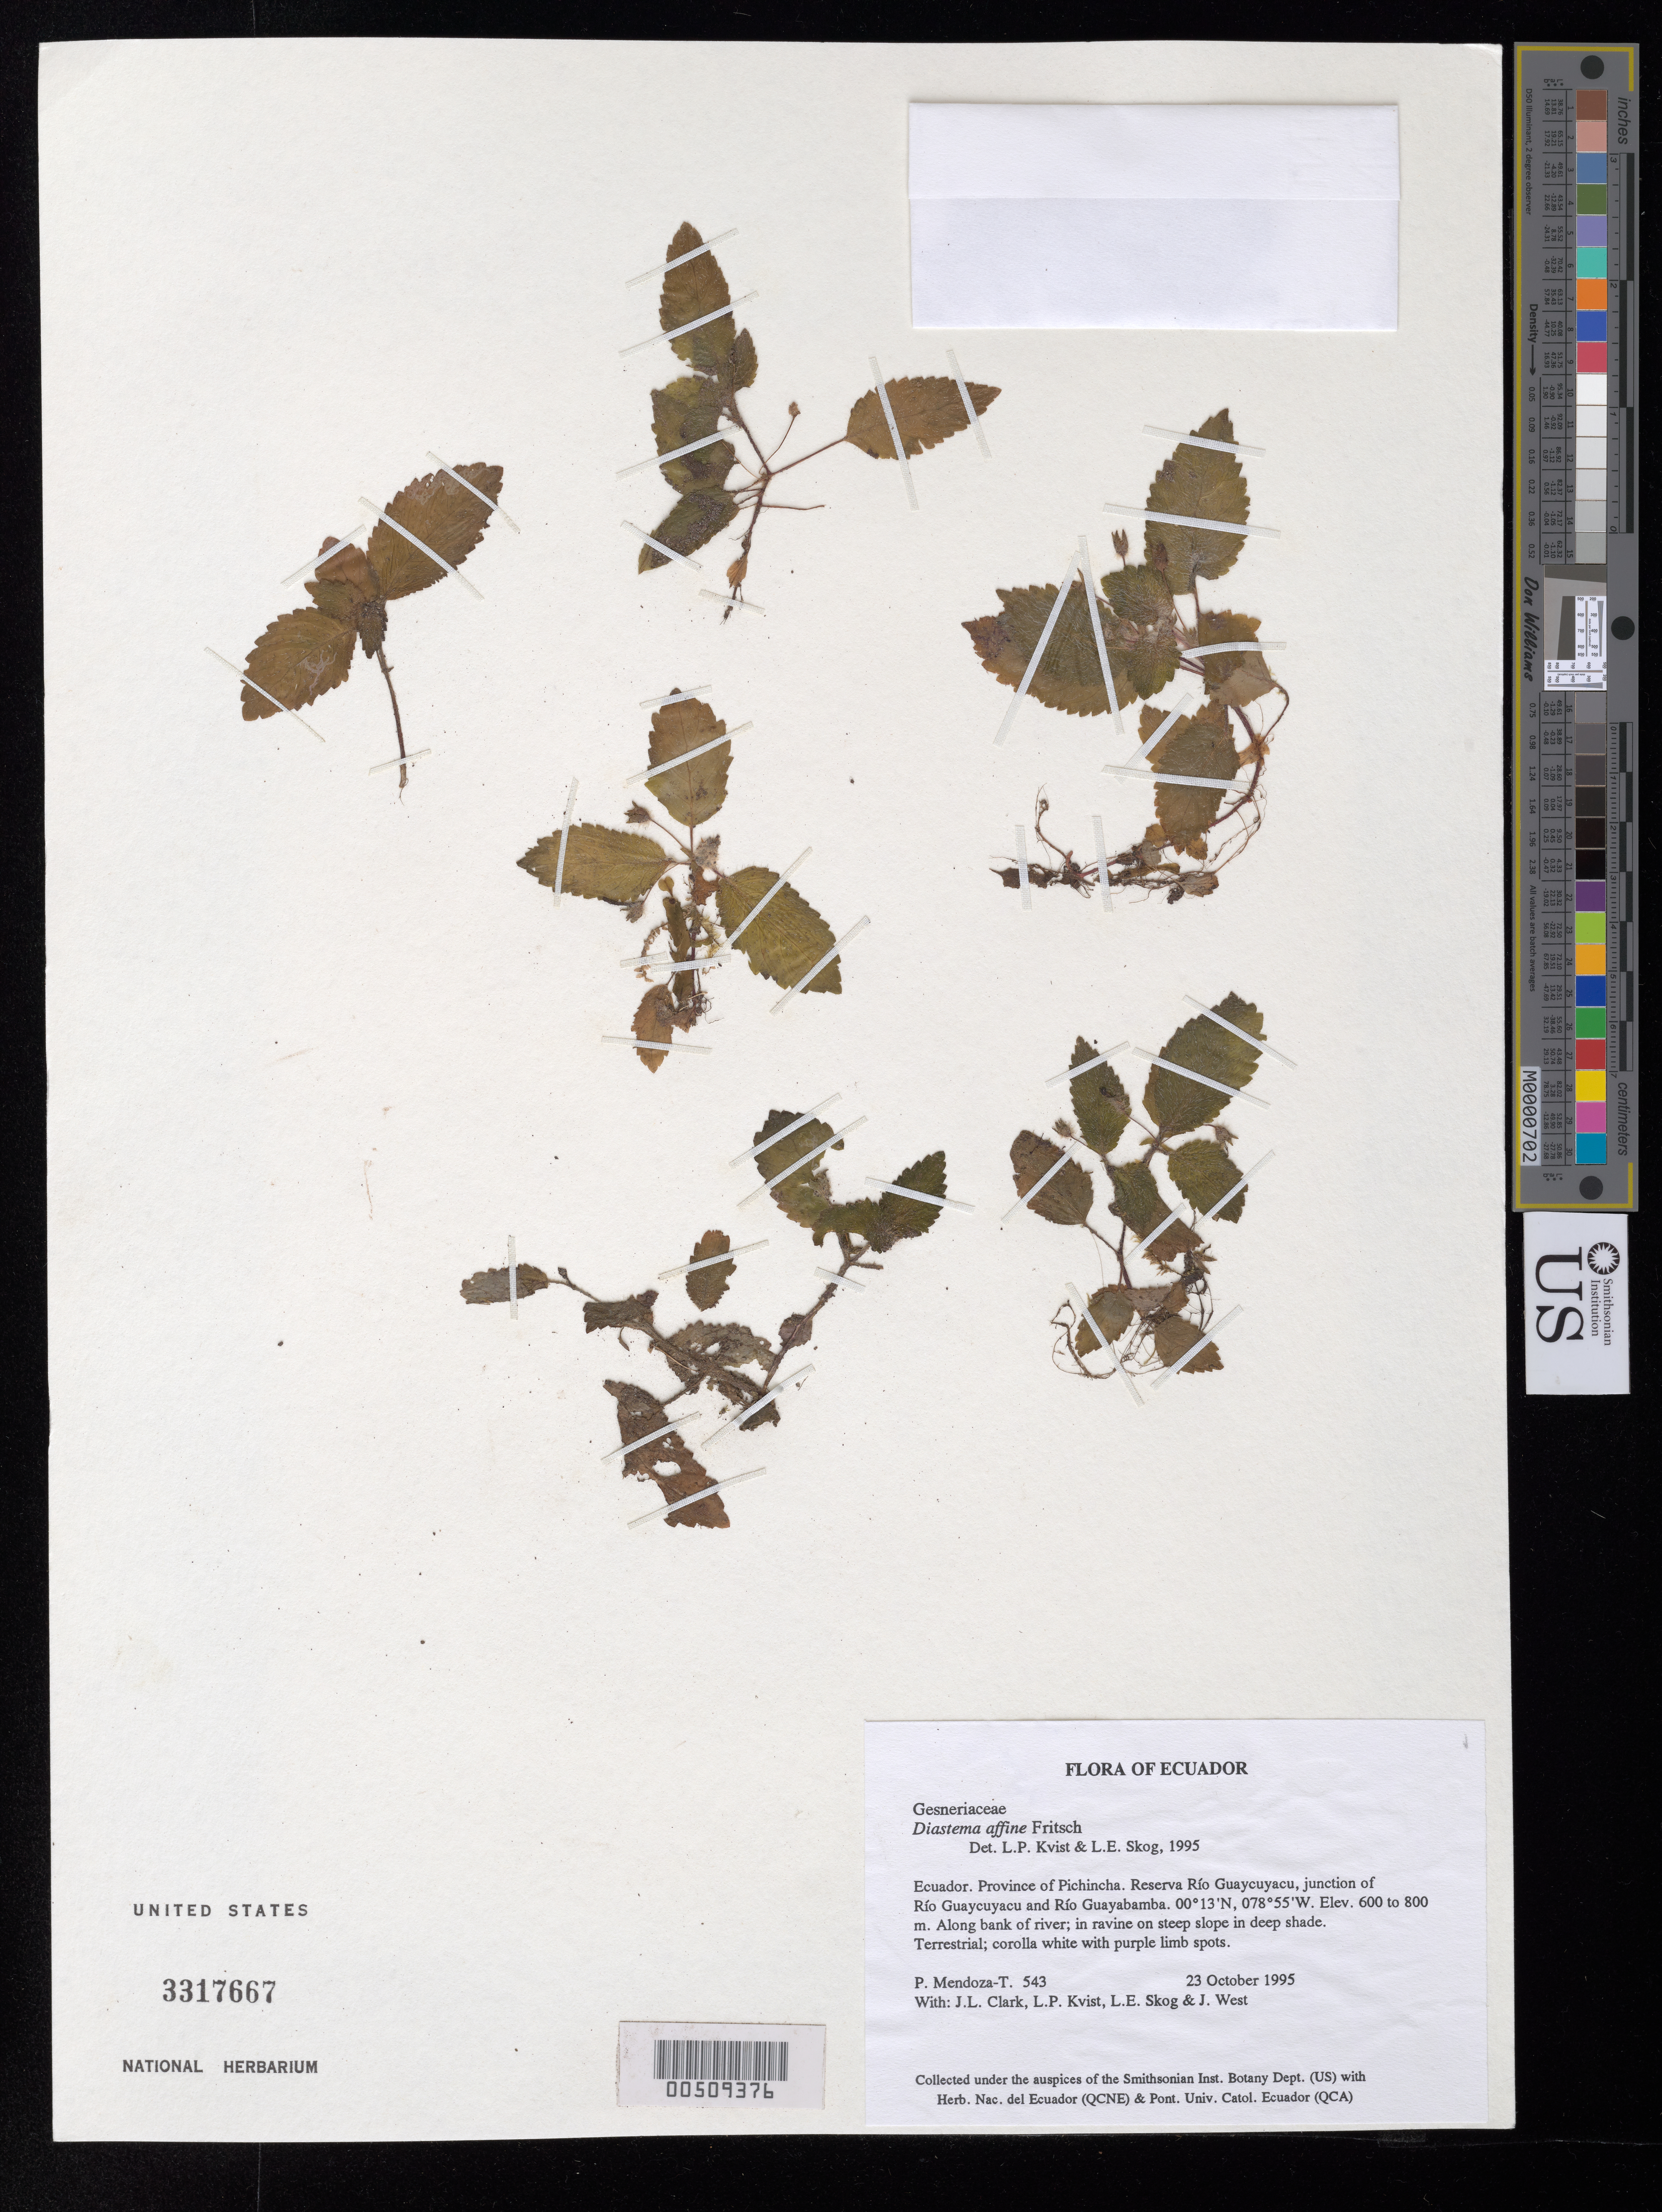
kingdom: Plantae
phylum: Tracheophyta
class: Magnoliopsida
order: Lamiales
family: Gesneriaceae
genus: Diastema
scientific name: Diastema affine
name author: Fritsch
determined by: Skog, Laurence E.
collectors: P. Mendoza-T., J. L. Clark, L. P. Kvist, L. E. Skog & J. West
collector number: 543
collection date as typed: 23 Oct 1995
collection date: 1995-10-23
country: Ecuador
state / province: Pichincha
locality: Reserva Río Guaycuyacu, junction of Río Guaycuyacu and Río Guayabamba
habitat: Along bank of river; in ravine on steep slope in deep shade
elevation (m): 600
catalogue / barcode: US 3317667